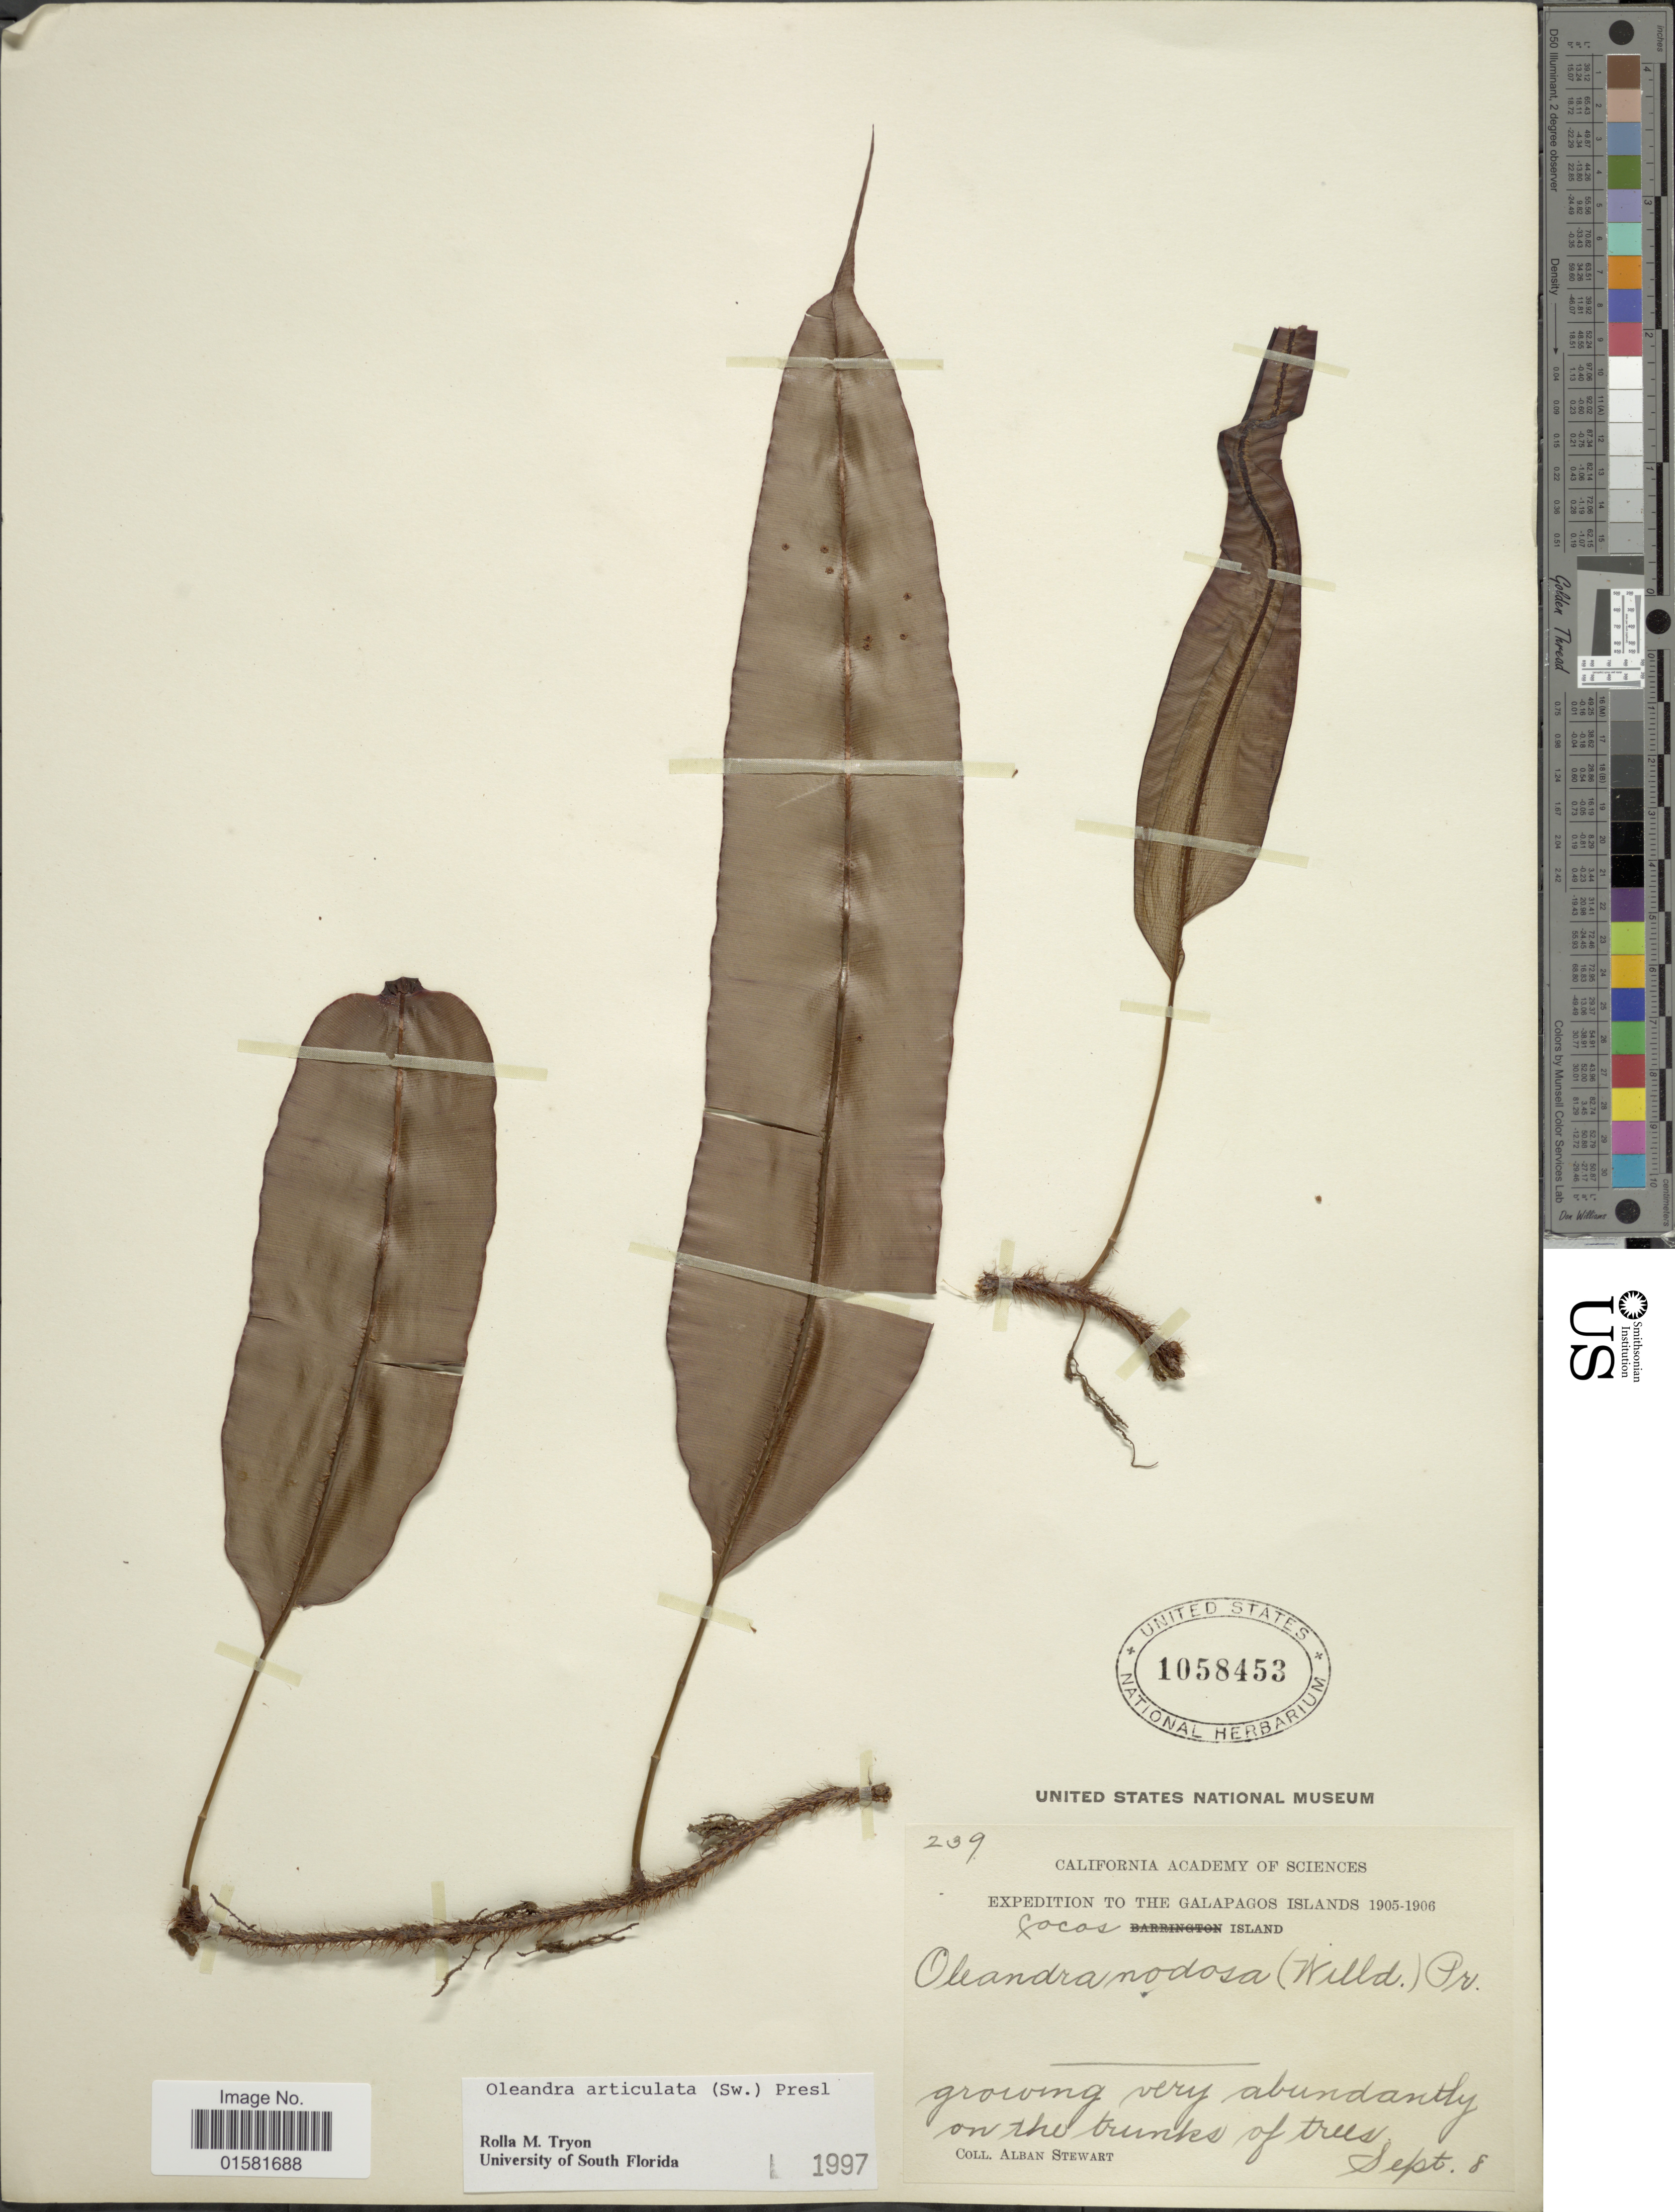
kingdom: Plantae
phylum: Tracheophyta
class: Polypodiopsida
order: Polypodiales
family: Oleandraceae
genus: Oleandra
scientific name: Oleandra articulata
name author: (Sw.) C. Presl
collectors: A. Stewart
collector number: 239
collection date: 1905-09-08/1906-09-08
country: Ecuador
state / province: Colón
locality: Galapgos islands, Focos island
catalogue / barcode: US 1058453